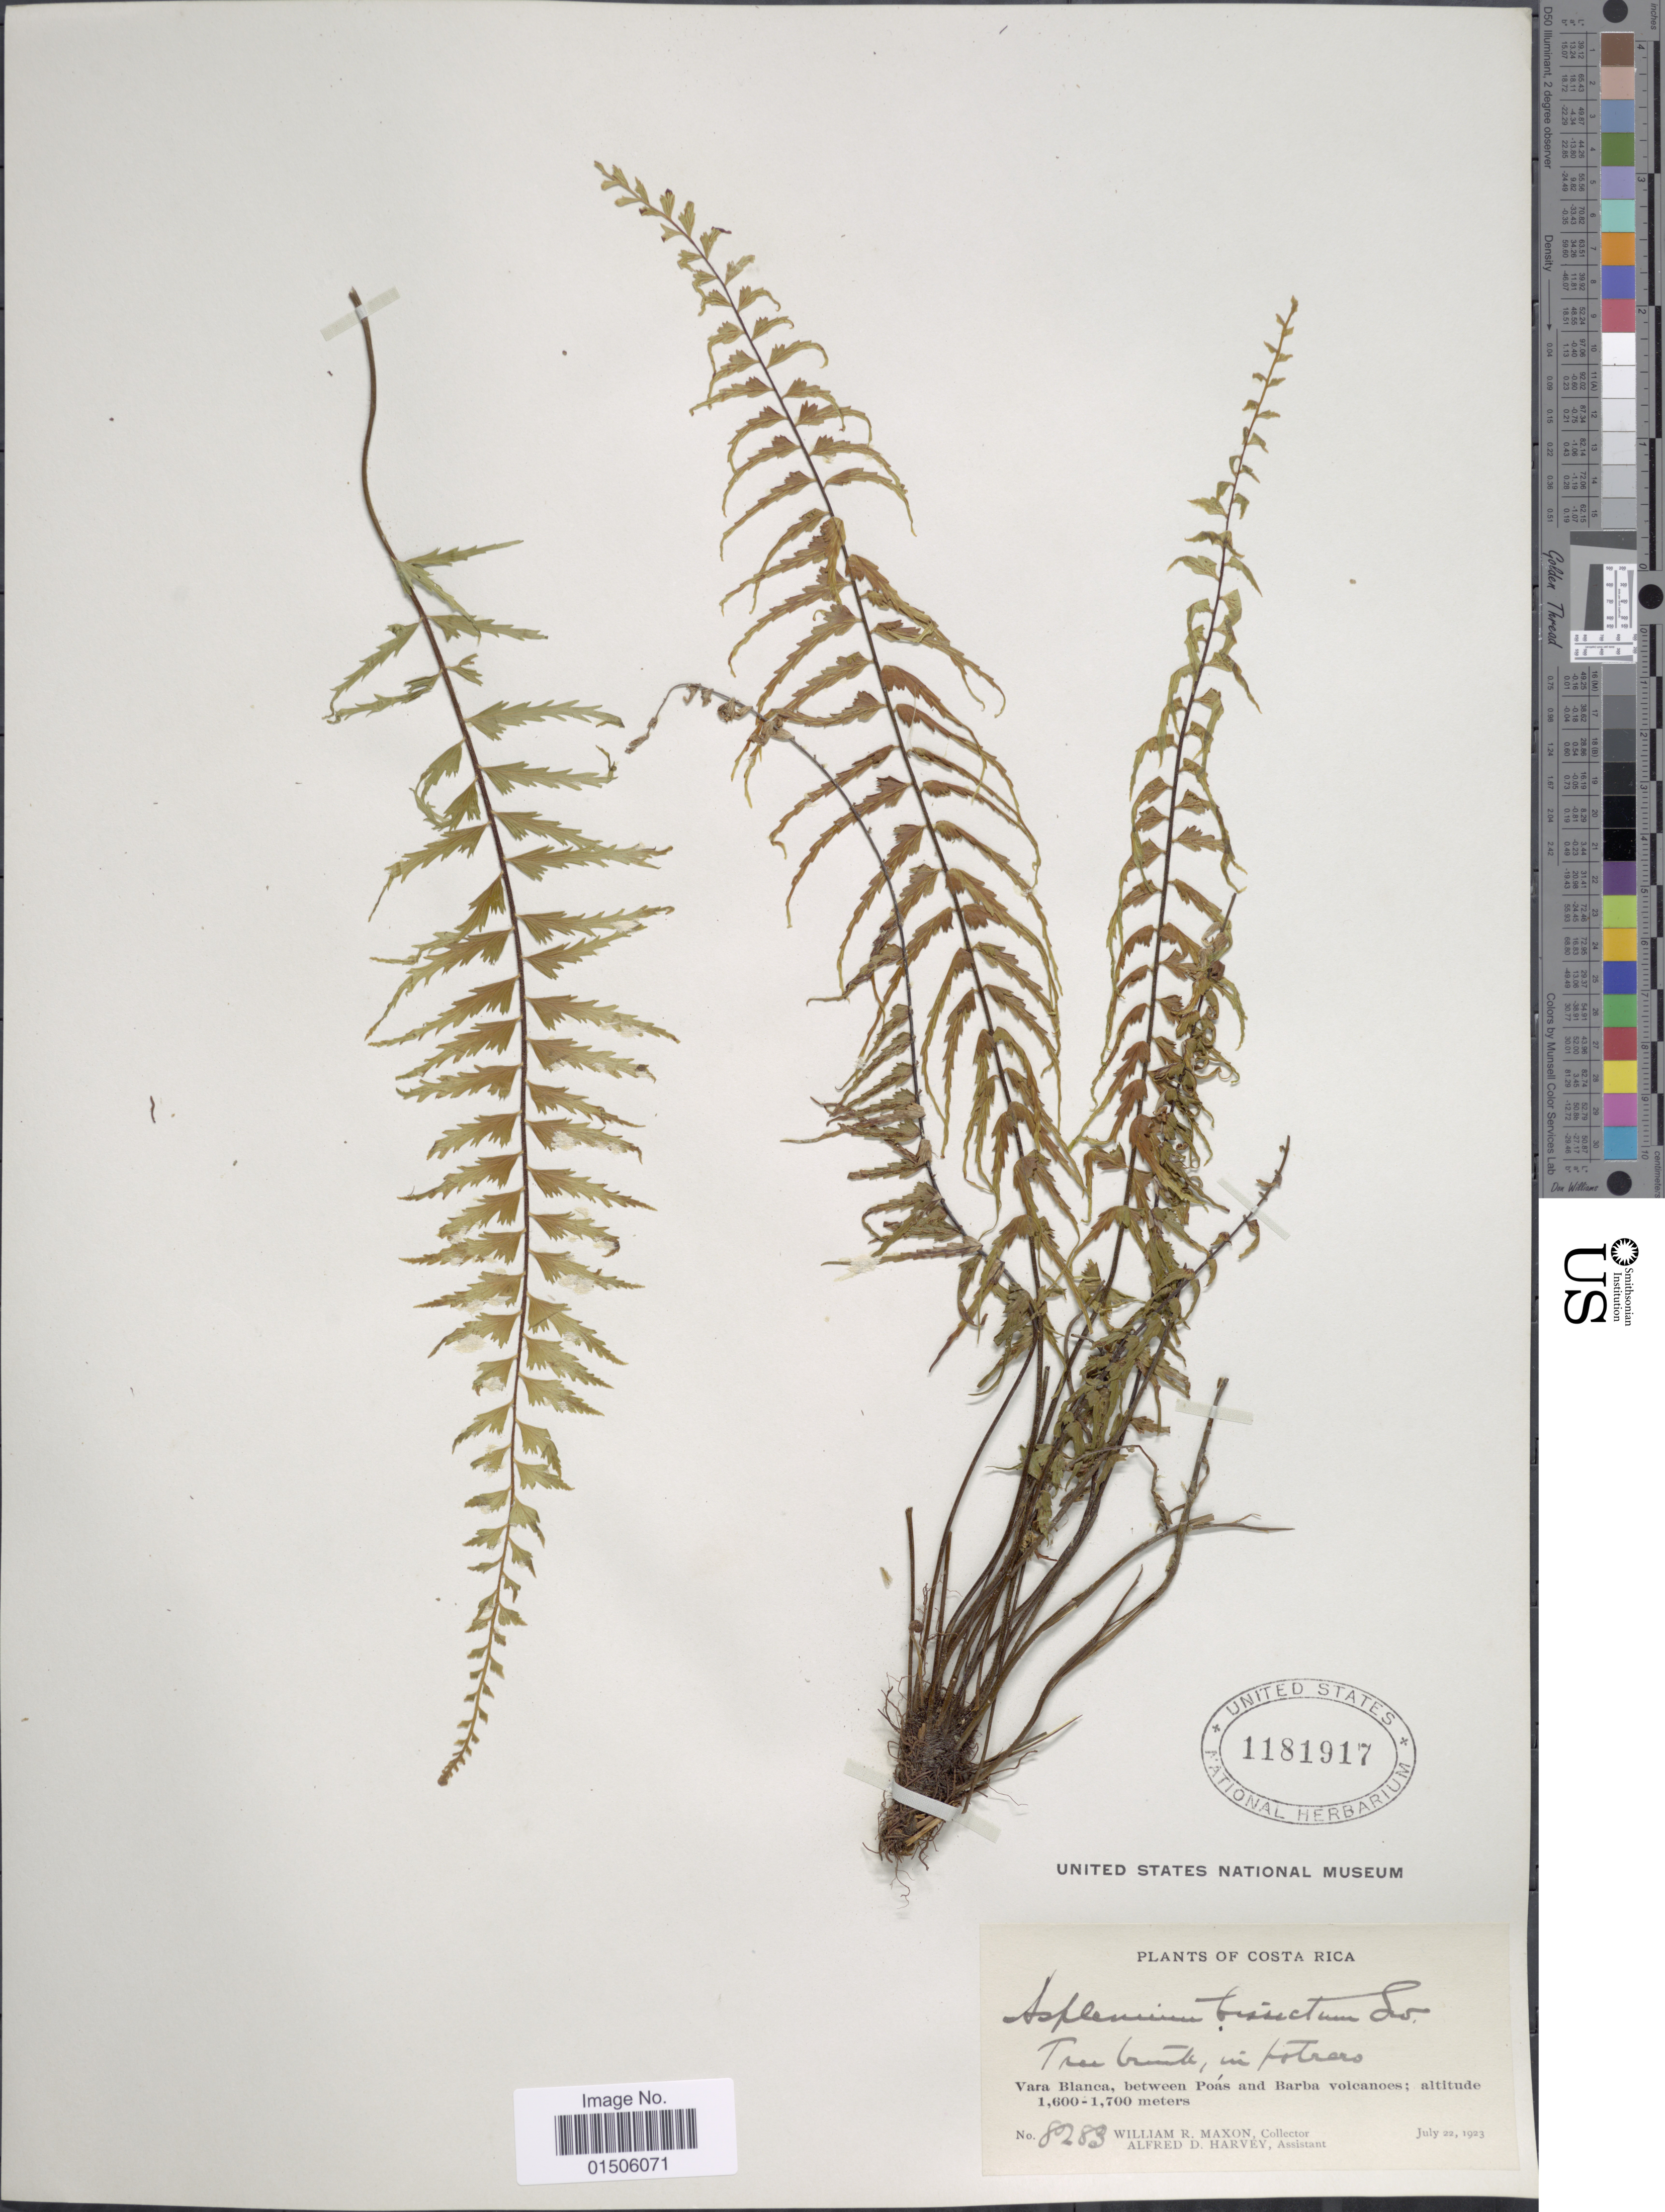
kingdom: Plantae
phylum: Tracheophyta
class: Polypodiopsida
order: Polypodiales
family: Aspleniaceae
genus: Asplenium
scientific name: Asplenium dissectum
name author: Sw.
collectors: W. R. Maxon & A. D. Harvey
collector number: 8283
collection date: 1923-07-22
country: Costa Rica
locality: Tree trunk, in potraro, Vara Blanca, between Poás and Barba volcanoes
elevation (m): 1600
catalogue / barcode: US 1181917